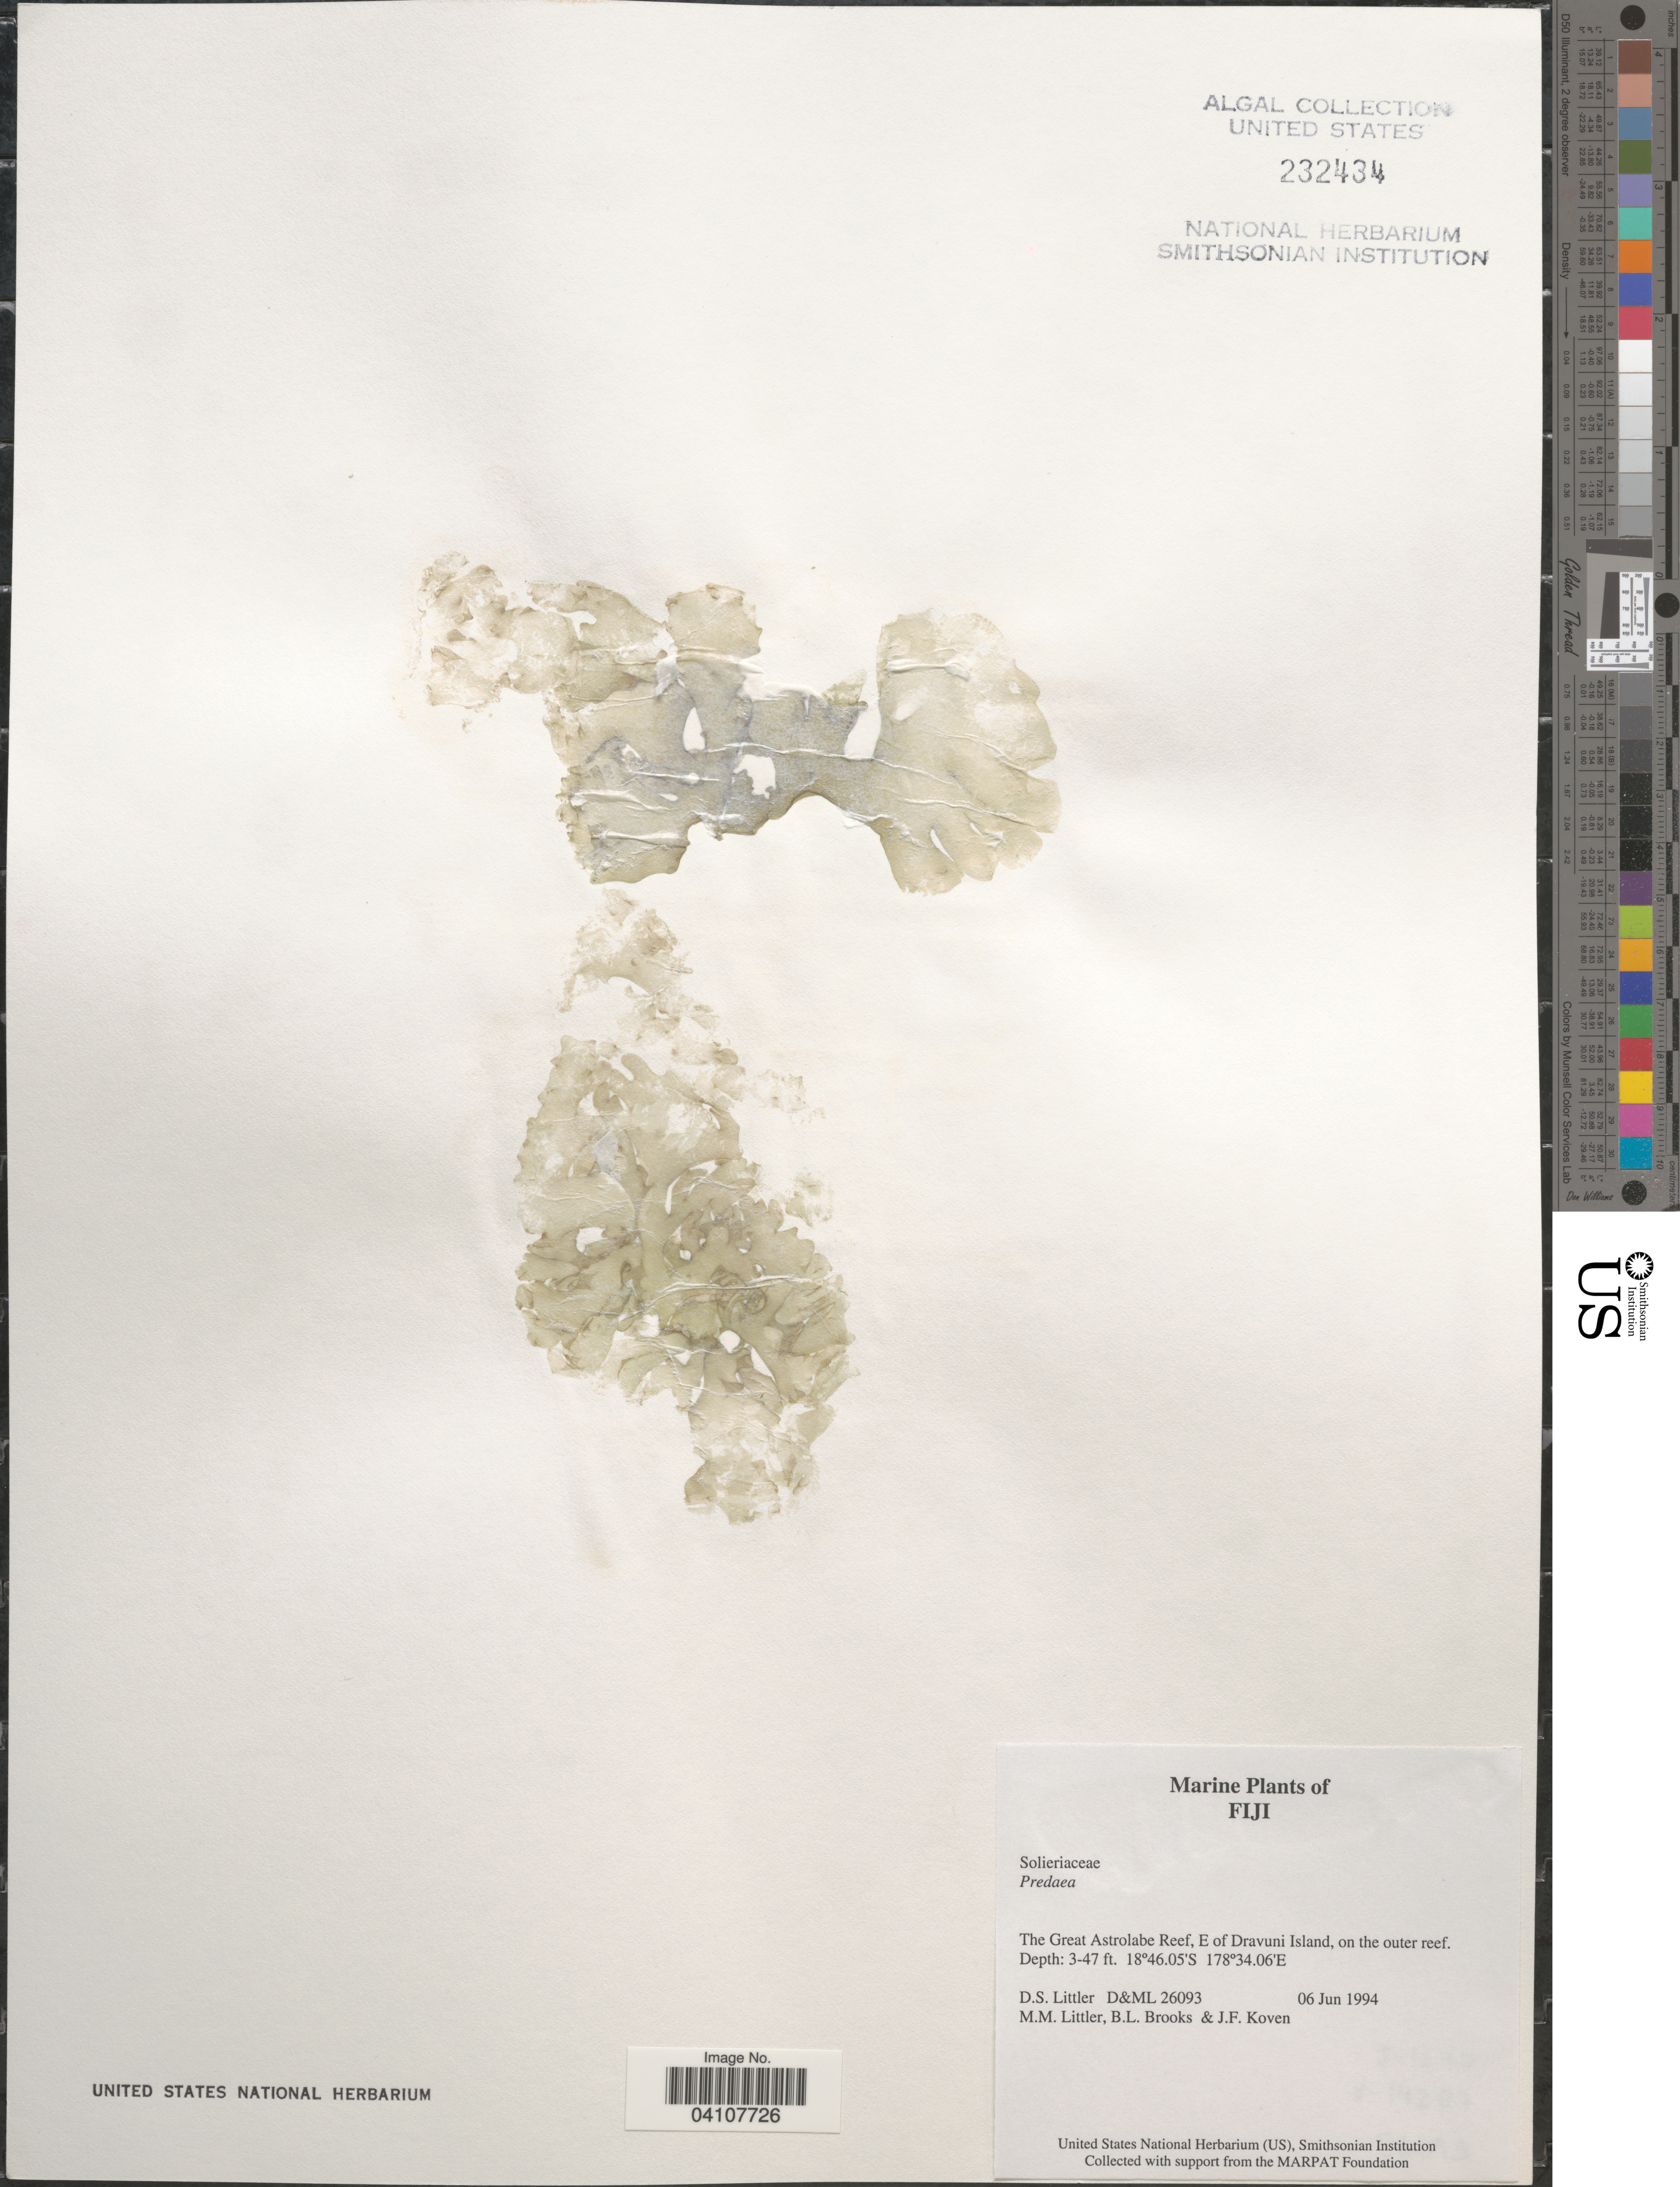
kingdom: Plantae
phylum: Rhodophyta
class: Florideophyceae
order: Nemastomatales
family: Nemastomataceae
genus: Predaea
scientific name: Predaea sp.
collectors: D. S. Littler, B. Brooks & J. Koven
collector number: D&ML26093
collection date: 1994-06-06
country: Fiji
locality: The Great Astrolabe Reef, E of Dravuni Island, on the outer reef.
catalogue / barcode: US 232434